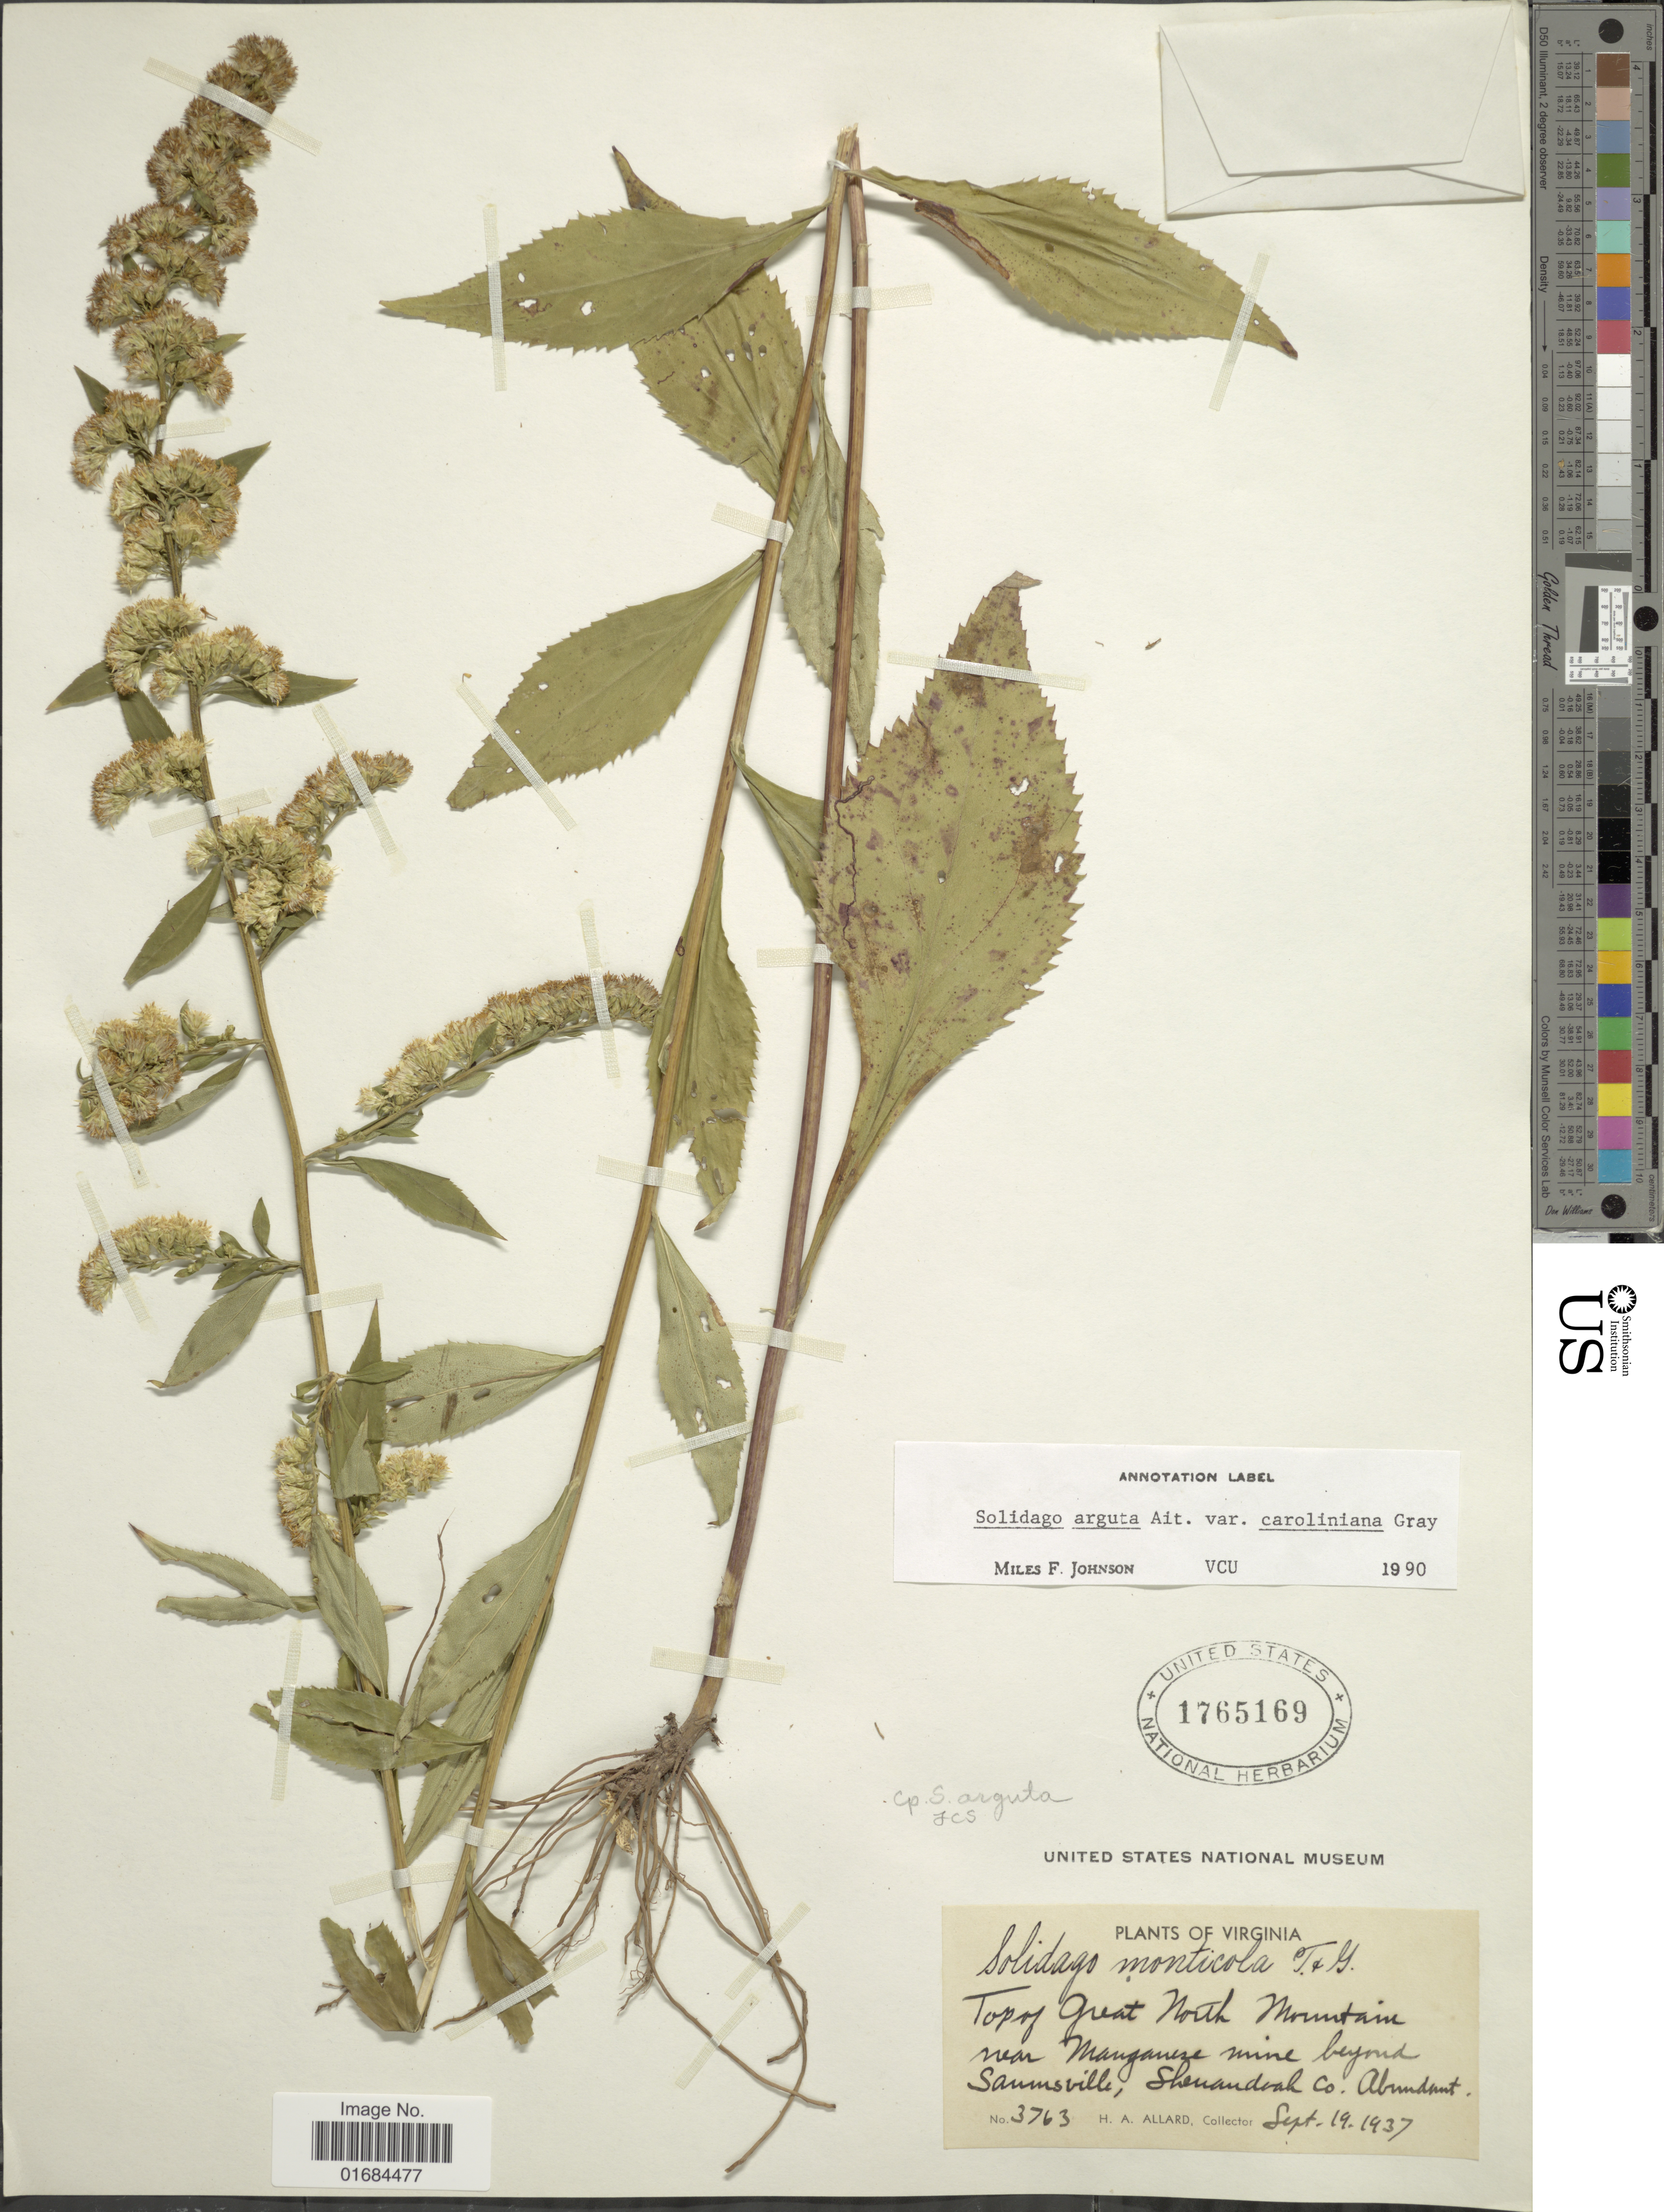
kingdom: Plantae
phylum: Tracheophyta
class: Magnoliopsida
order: Asterales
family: Asteraceae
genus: Solidago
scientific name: Solidago arguta var. caroliniana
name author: A. Gray & et al.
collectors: H. A. Allard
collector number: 3763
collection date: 1937-09-19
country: United States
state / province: Virginia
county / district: Shenandoah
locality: Top of great North Mountain near Manganese Mine beyond Saumsville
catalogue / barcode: US 1765169